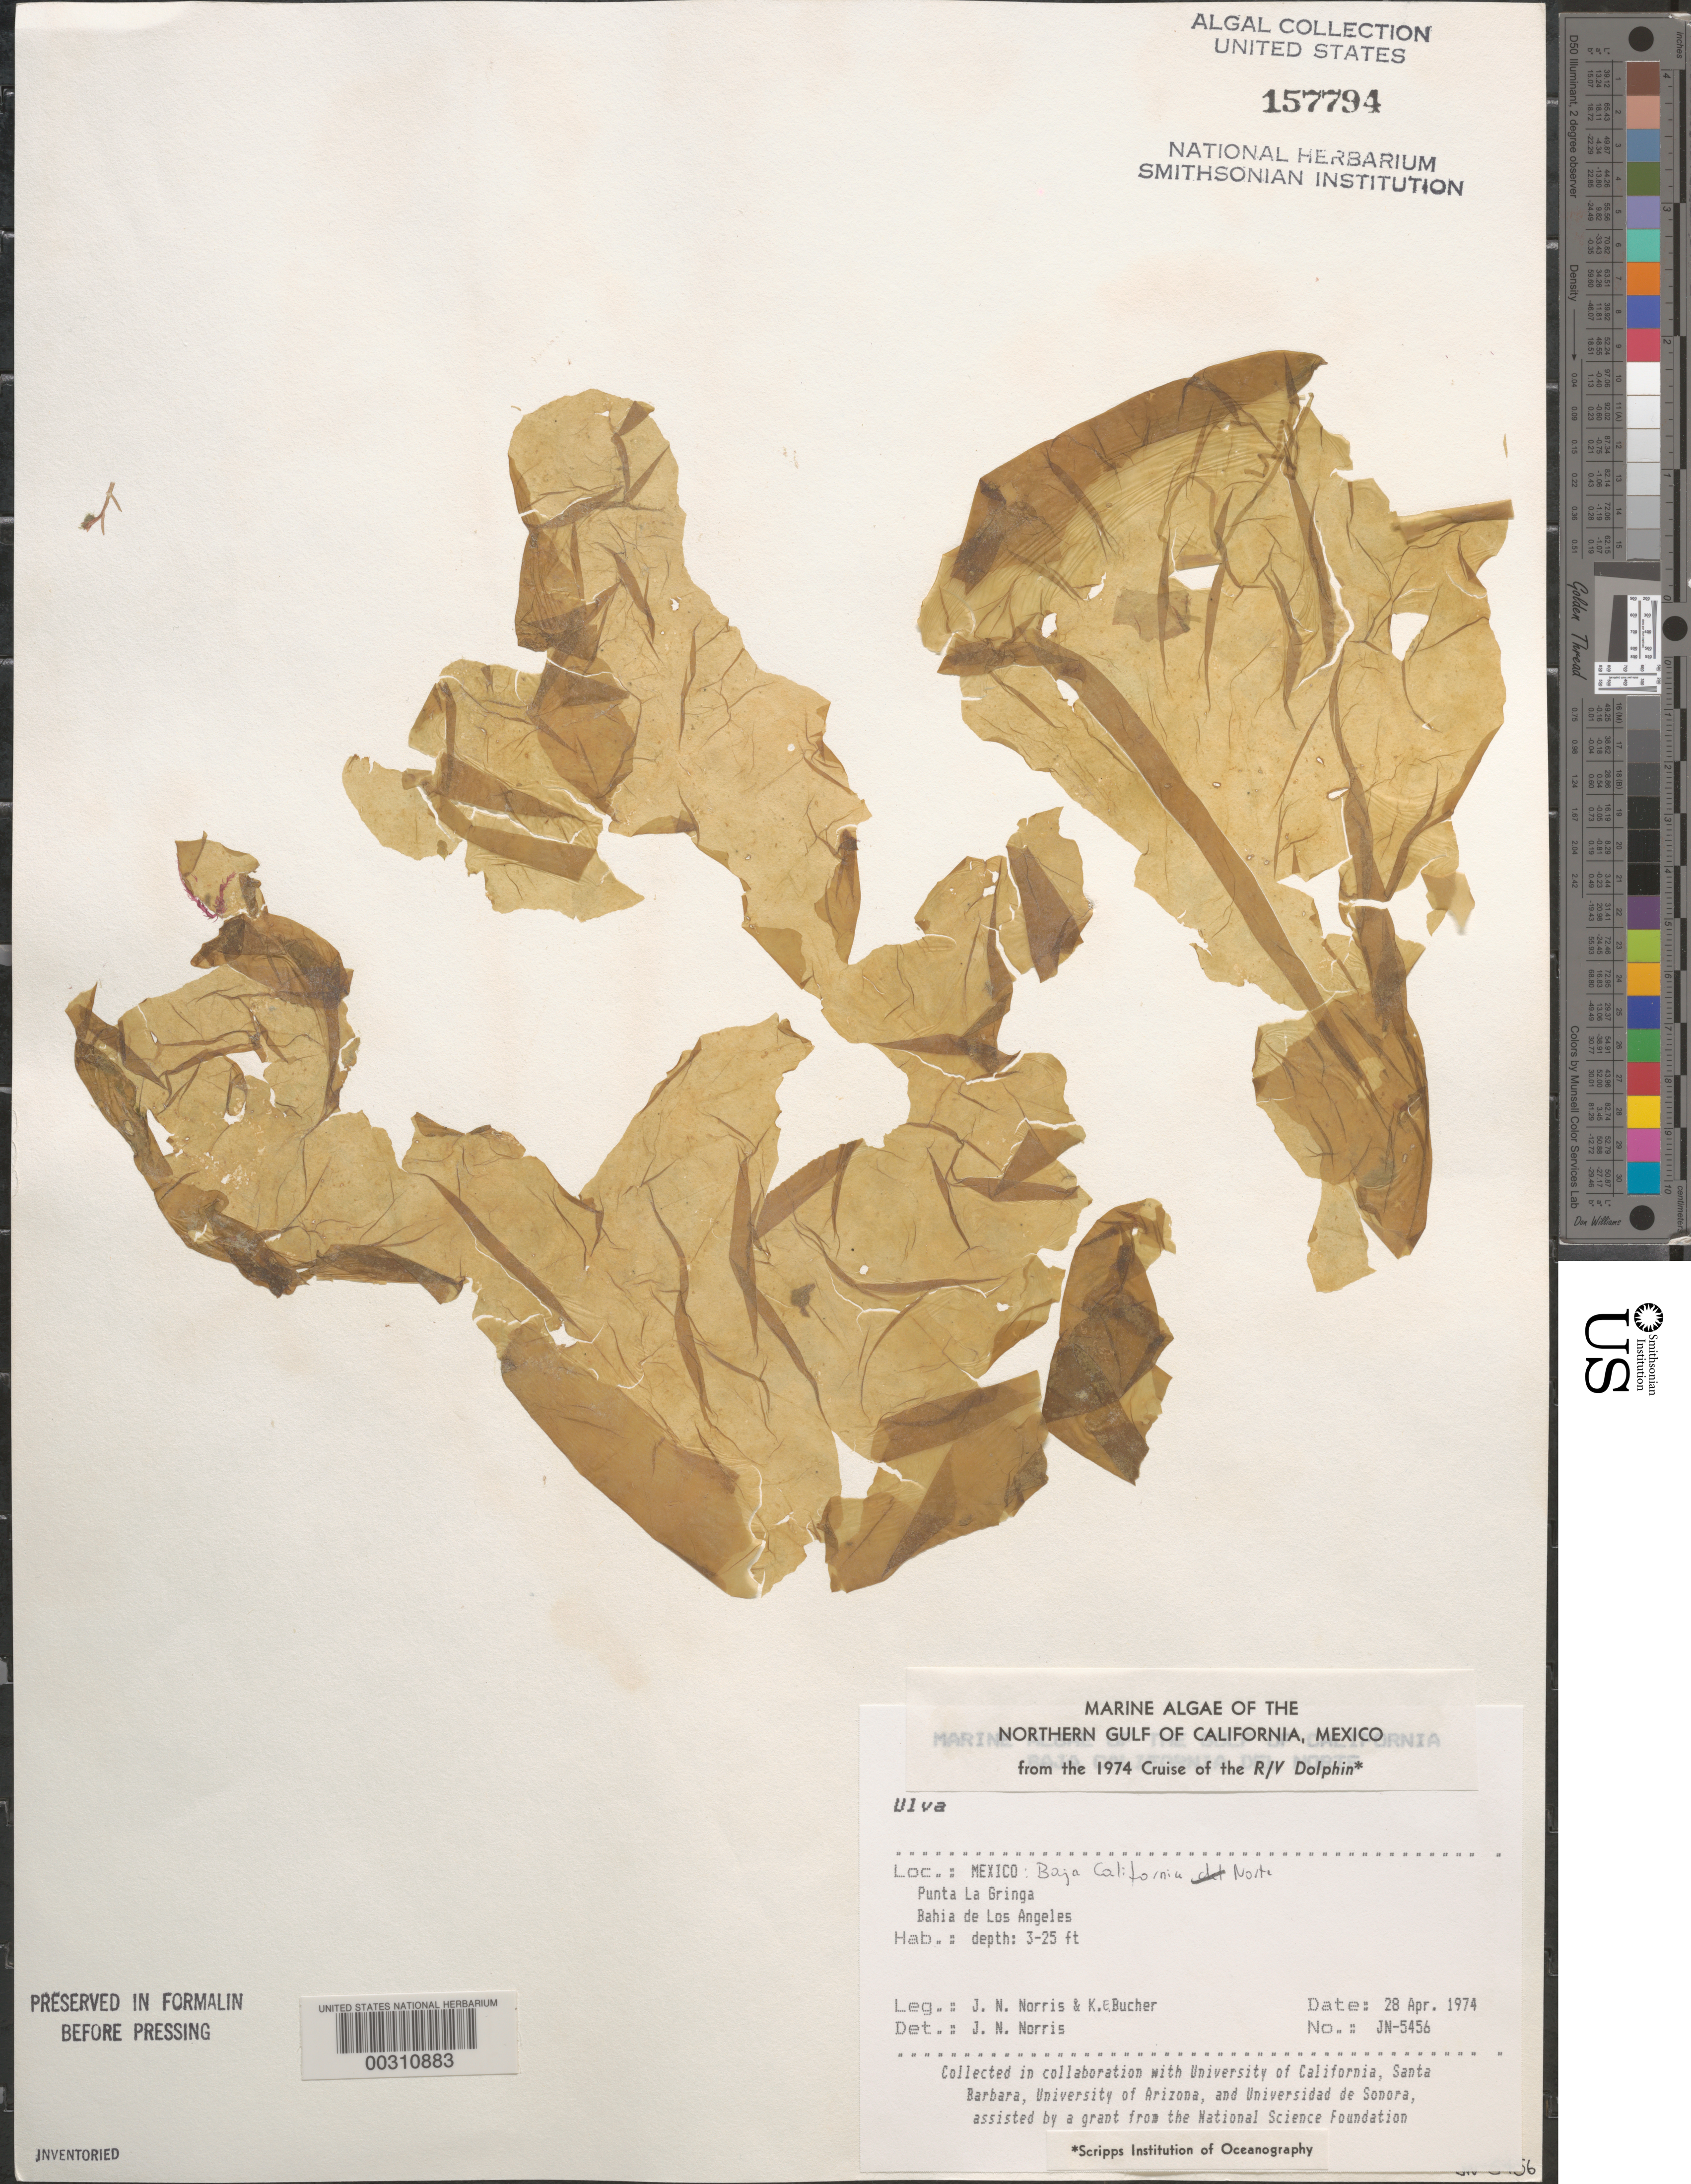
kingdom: Plantae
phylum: Chlorophyta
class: Ulvophyceae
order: Ulvales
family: Ulvaceae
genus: Ulva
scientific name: Ulva sp.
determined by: Norris, James N.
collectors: J. N. Norris & K. E. Bucher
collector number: JN-5456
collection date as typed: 28 Apr 1974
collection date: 1974-04-28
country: Mexico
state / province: Baja California Norte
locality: Punta La Gringa, Bahia de los Angeles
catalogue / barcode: US 157794